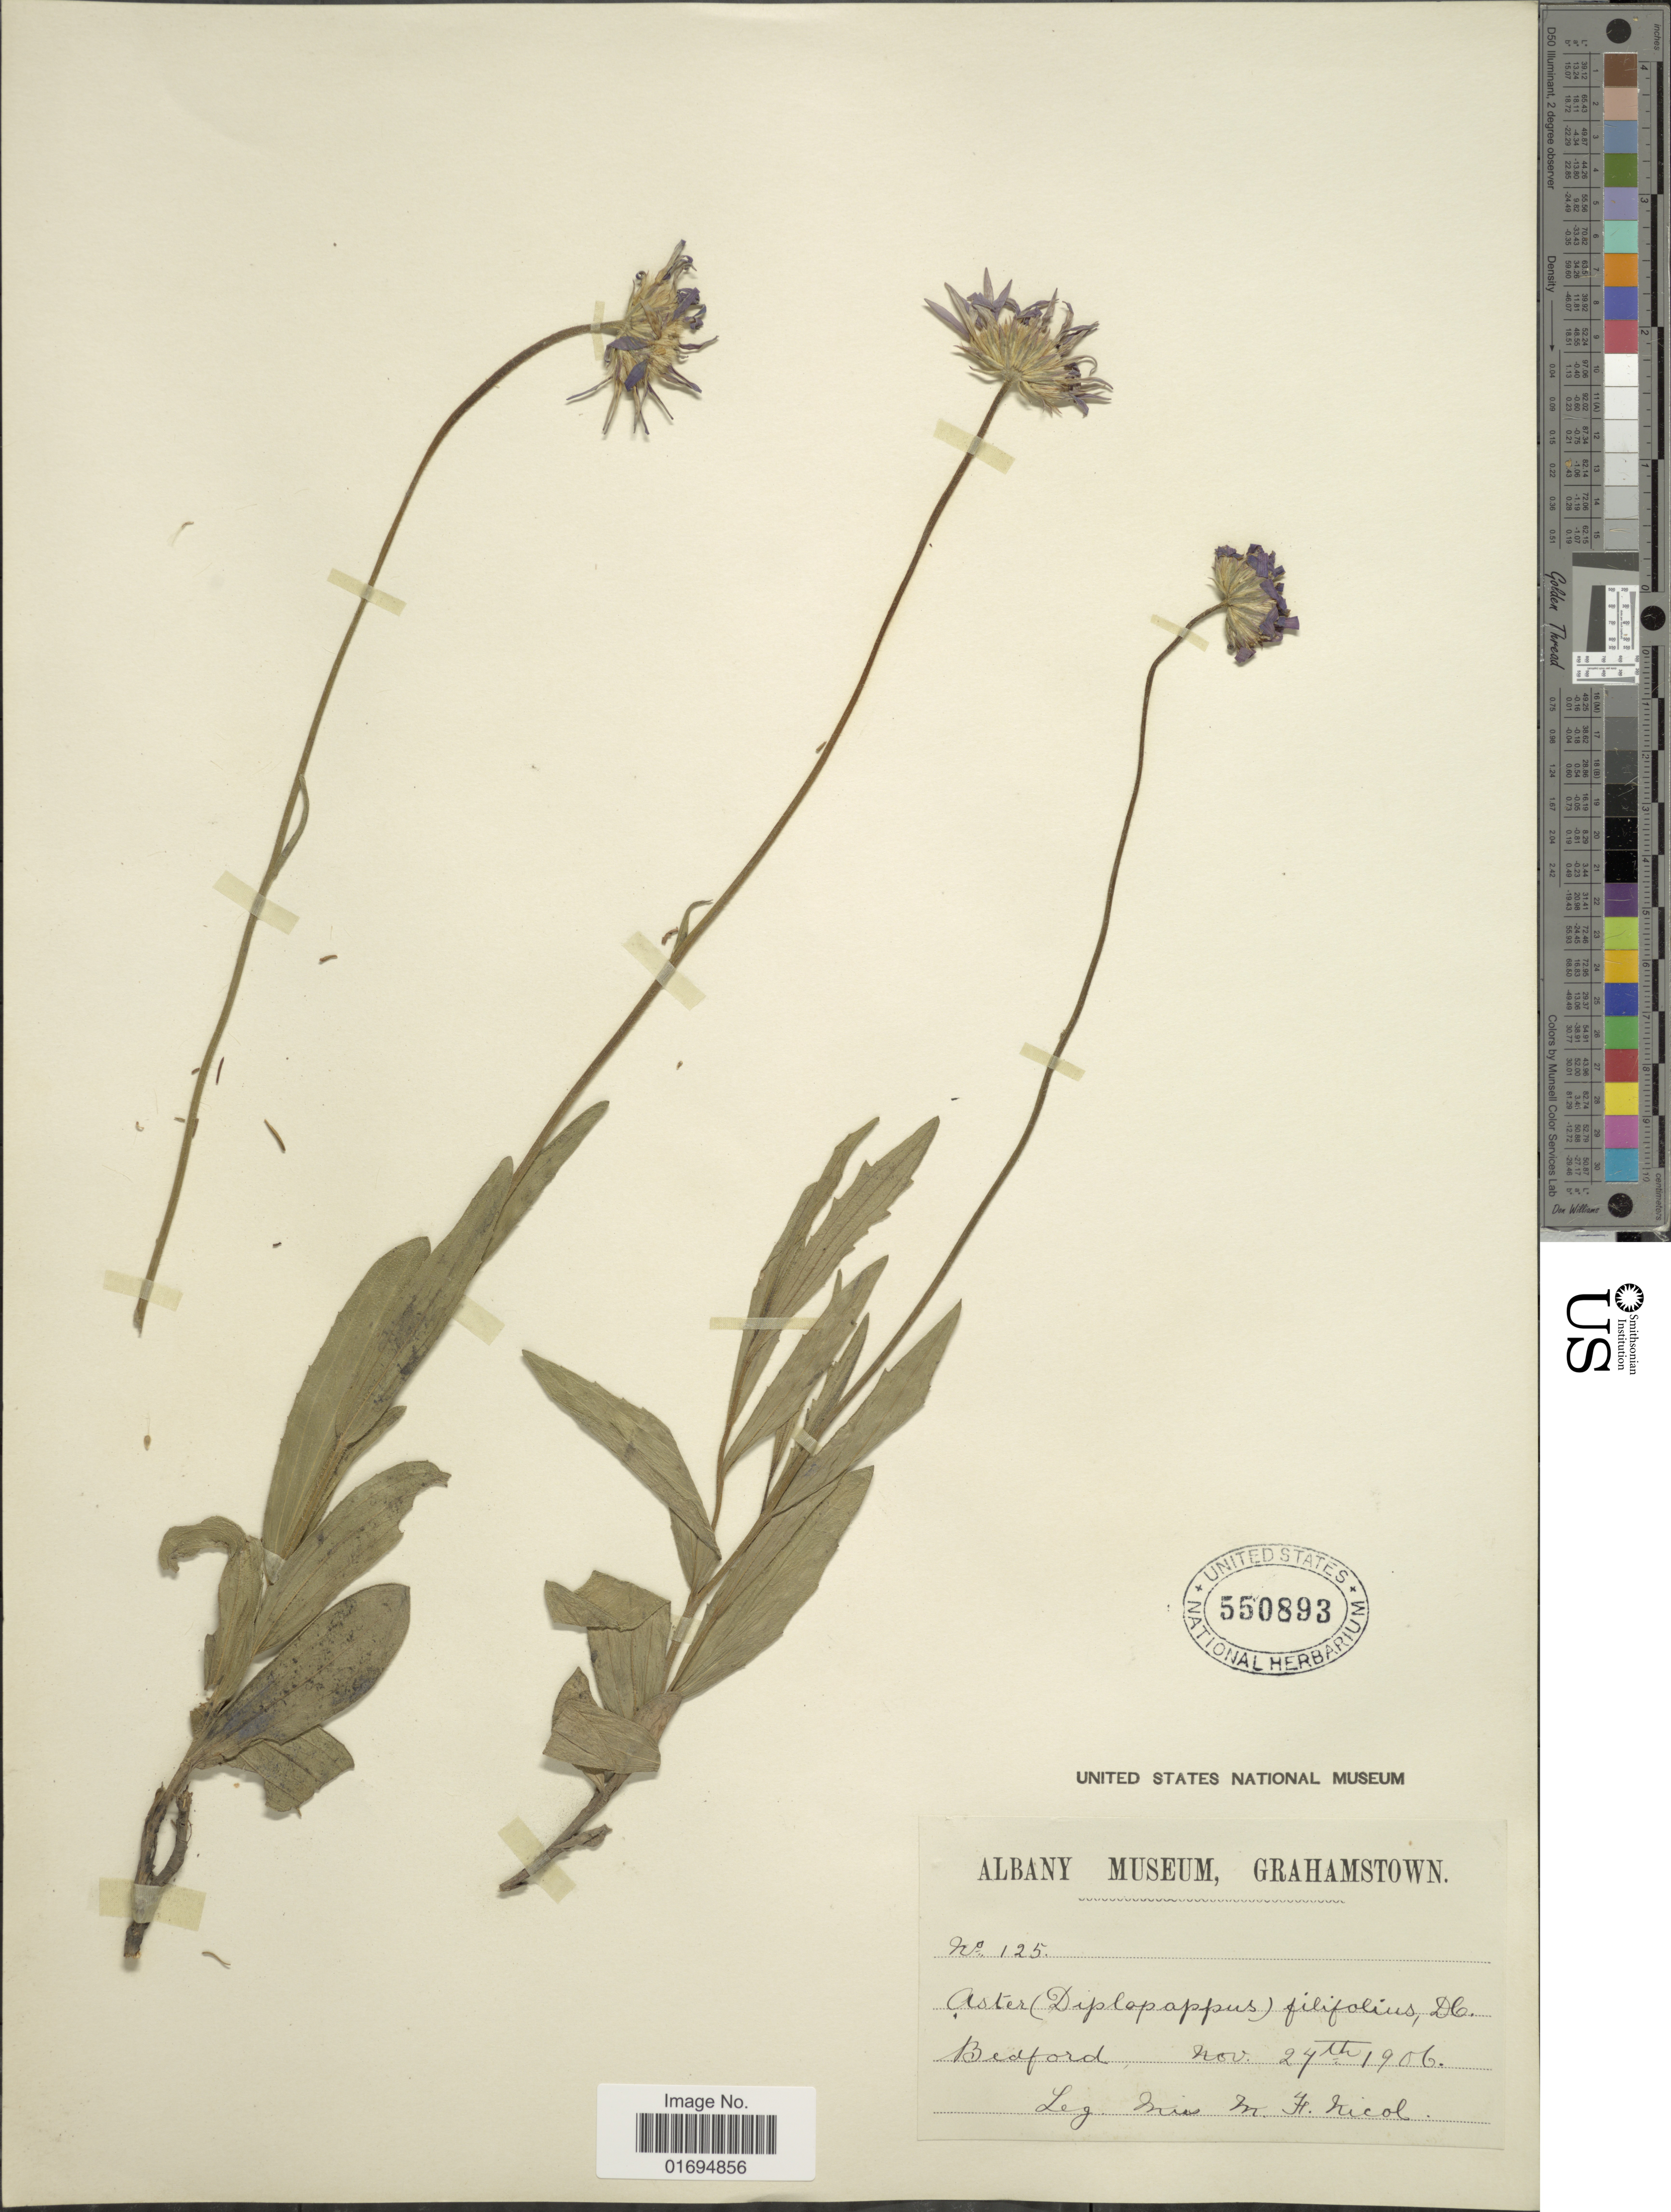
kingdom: Plantae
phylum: Tracheophyta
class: Magnoliopsida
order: Asterales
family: Asteraceae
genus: Felicia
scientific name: Felicia filifolia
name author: (Vent.) Burtt Davy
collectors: M. Nicol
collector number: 125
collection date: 1906-11-24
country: South Africa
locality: Bedford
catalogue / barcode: US 550893